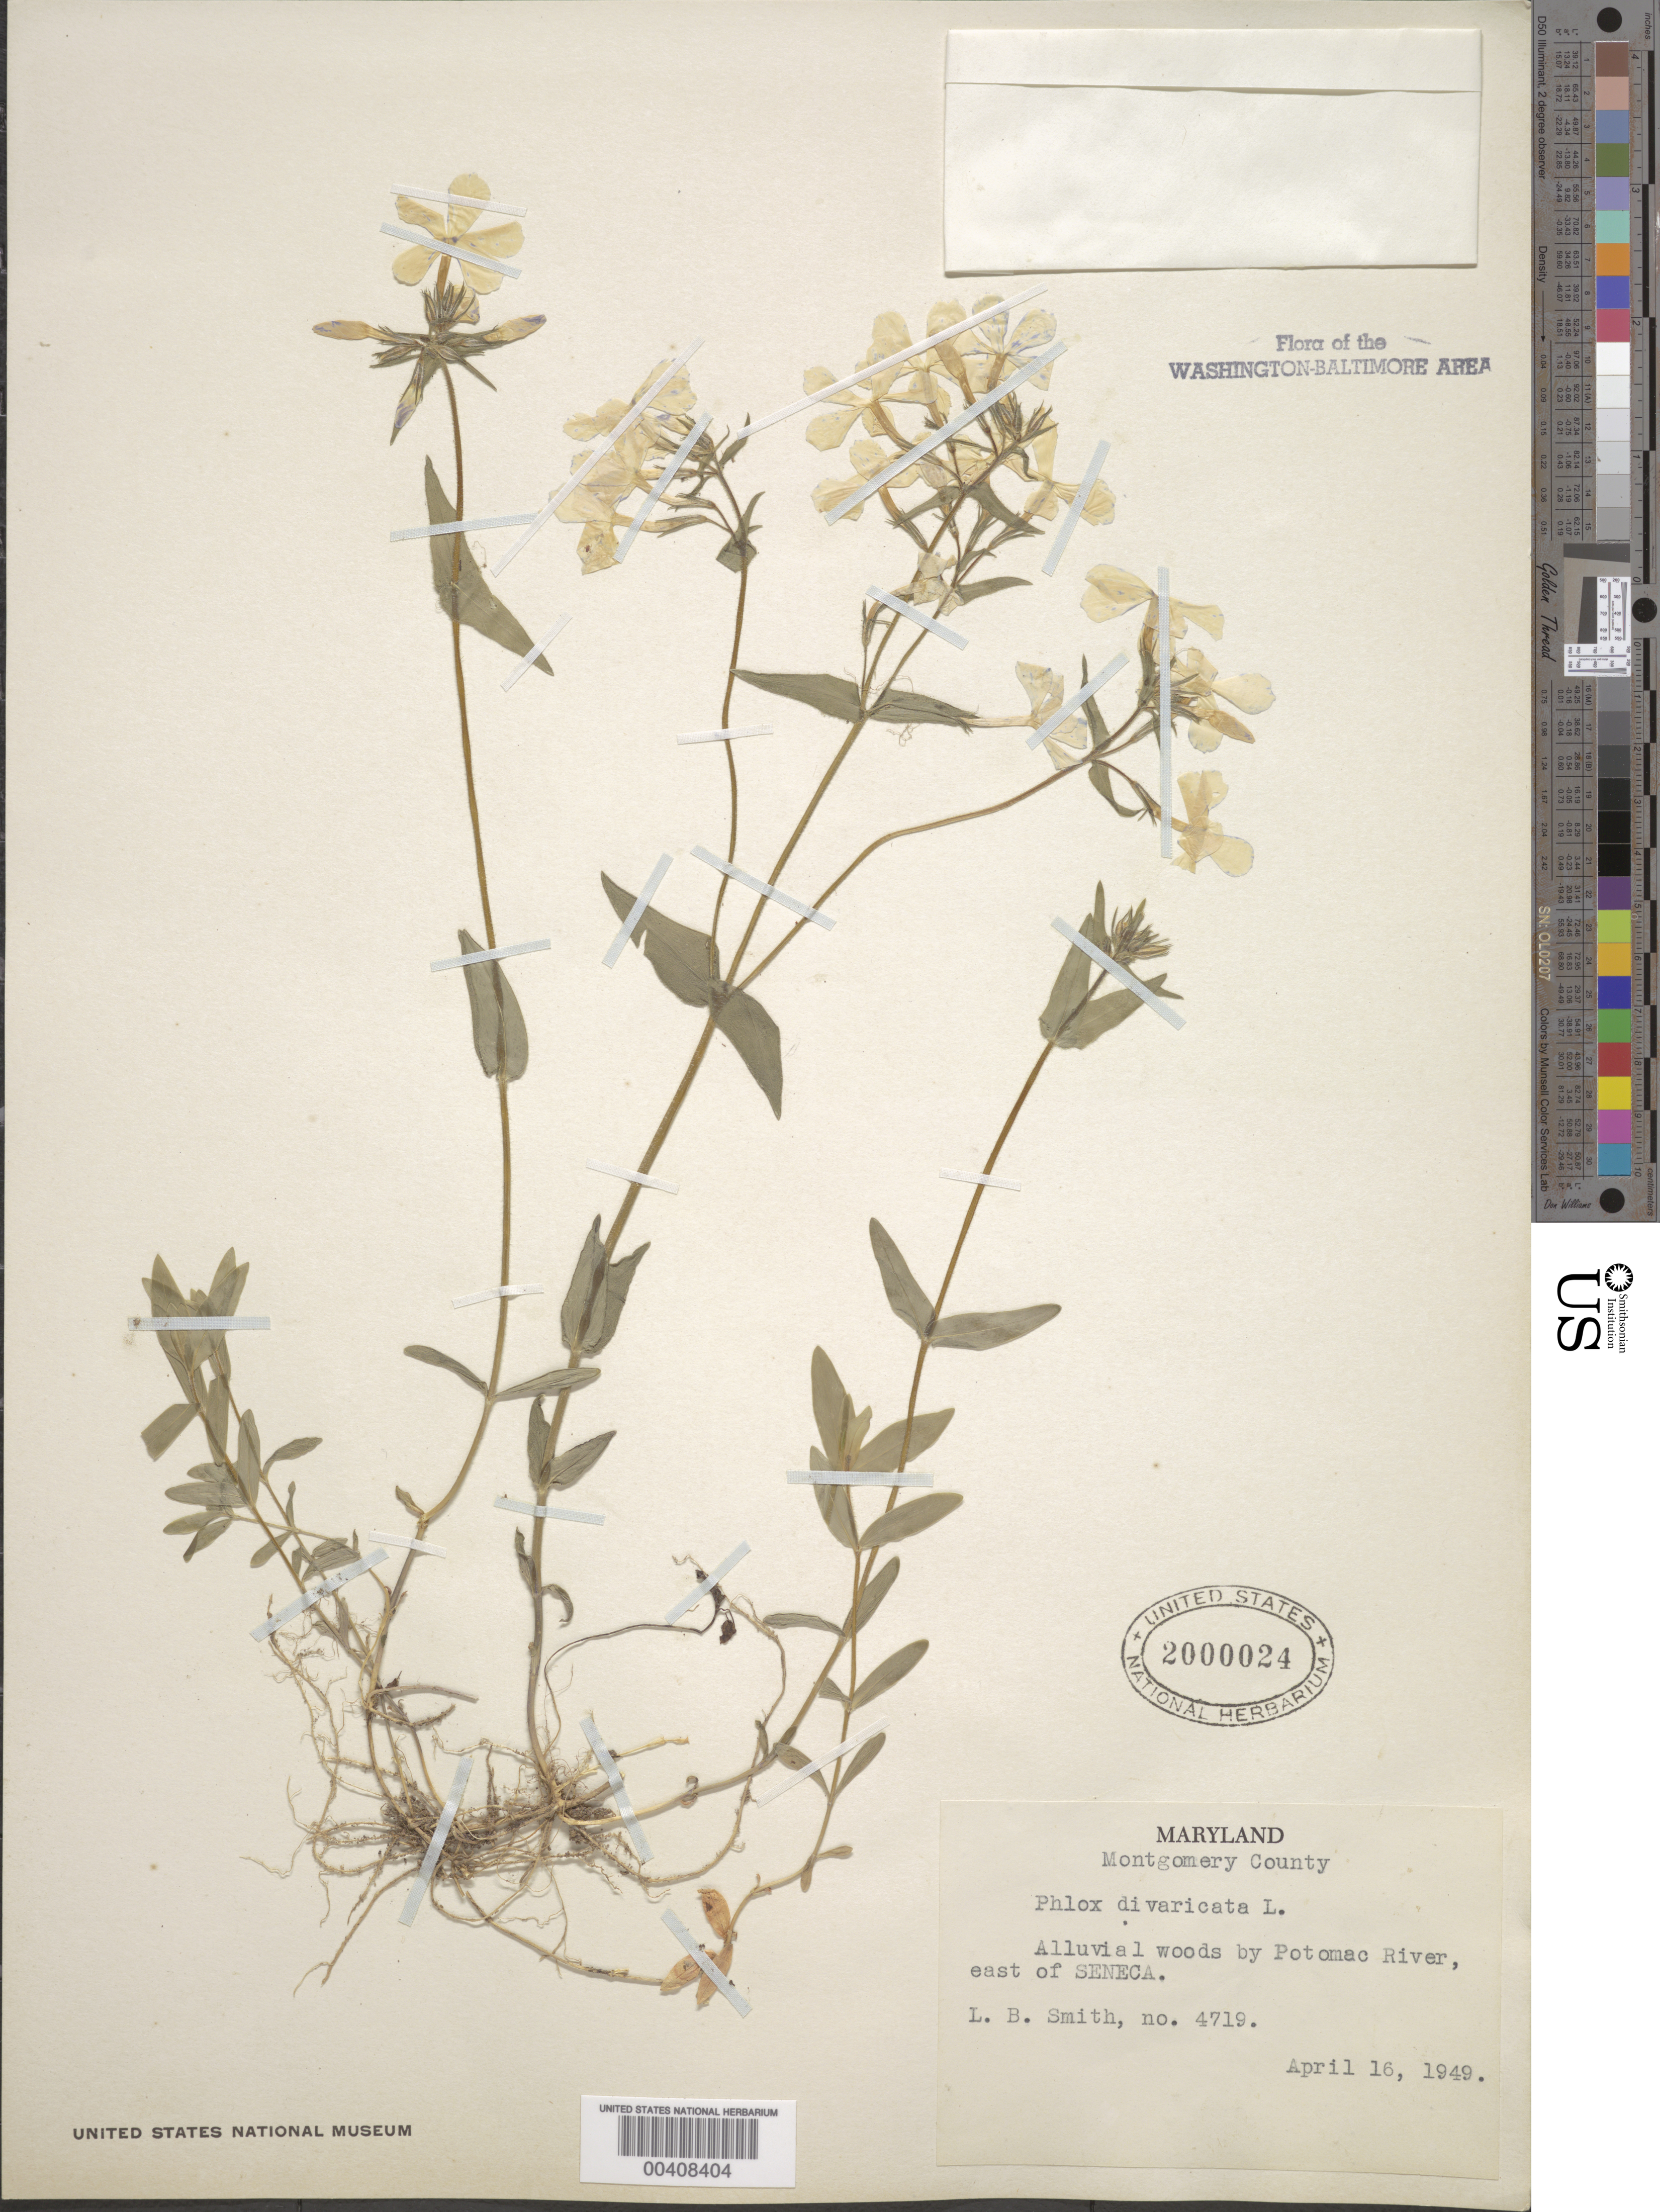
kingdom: Plantae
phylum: Tracheophyta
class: Magnoliopsida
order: Ericales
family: Polemoniaceae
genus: Phlox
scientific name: Phlox divaricata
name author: L.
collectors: L. Smith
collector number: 4719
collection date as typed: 16 Apr 1949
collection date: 1949-04-16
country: United States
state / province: Maryland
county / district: Montgomery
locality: Potomac River E of Seneca C. & O. Canal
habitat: Alluvial woods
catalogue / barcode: US 2000024